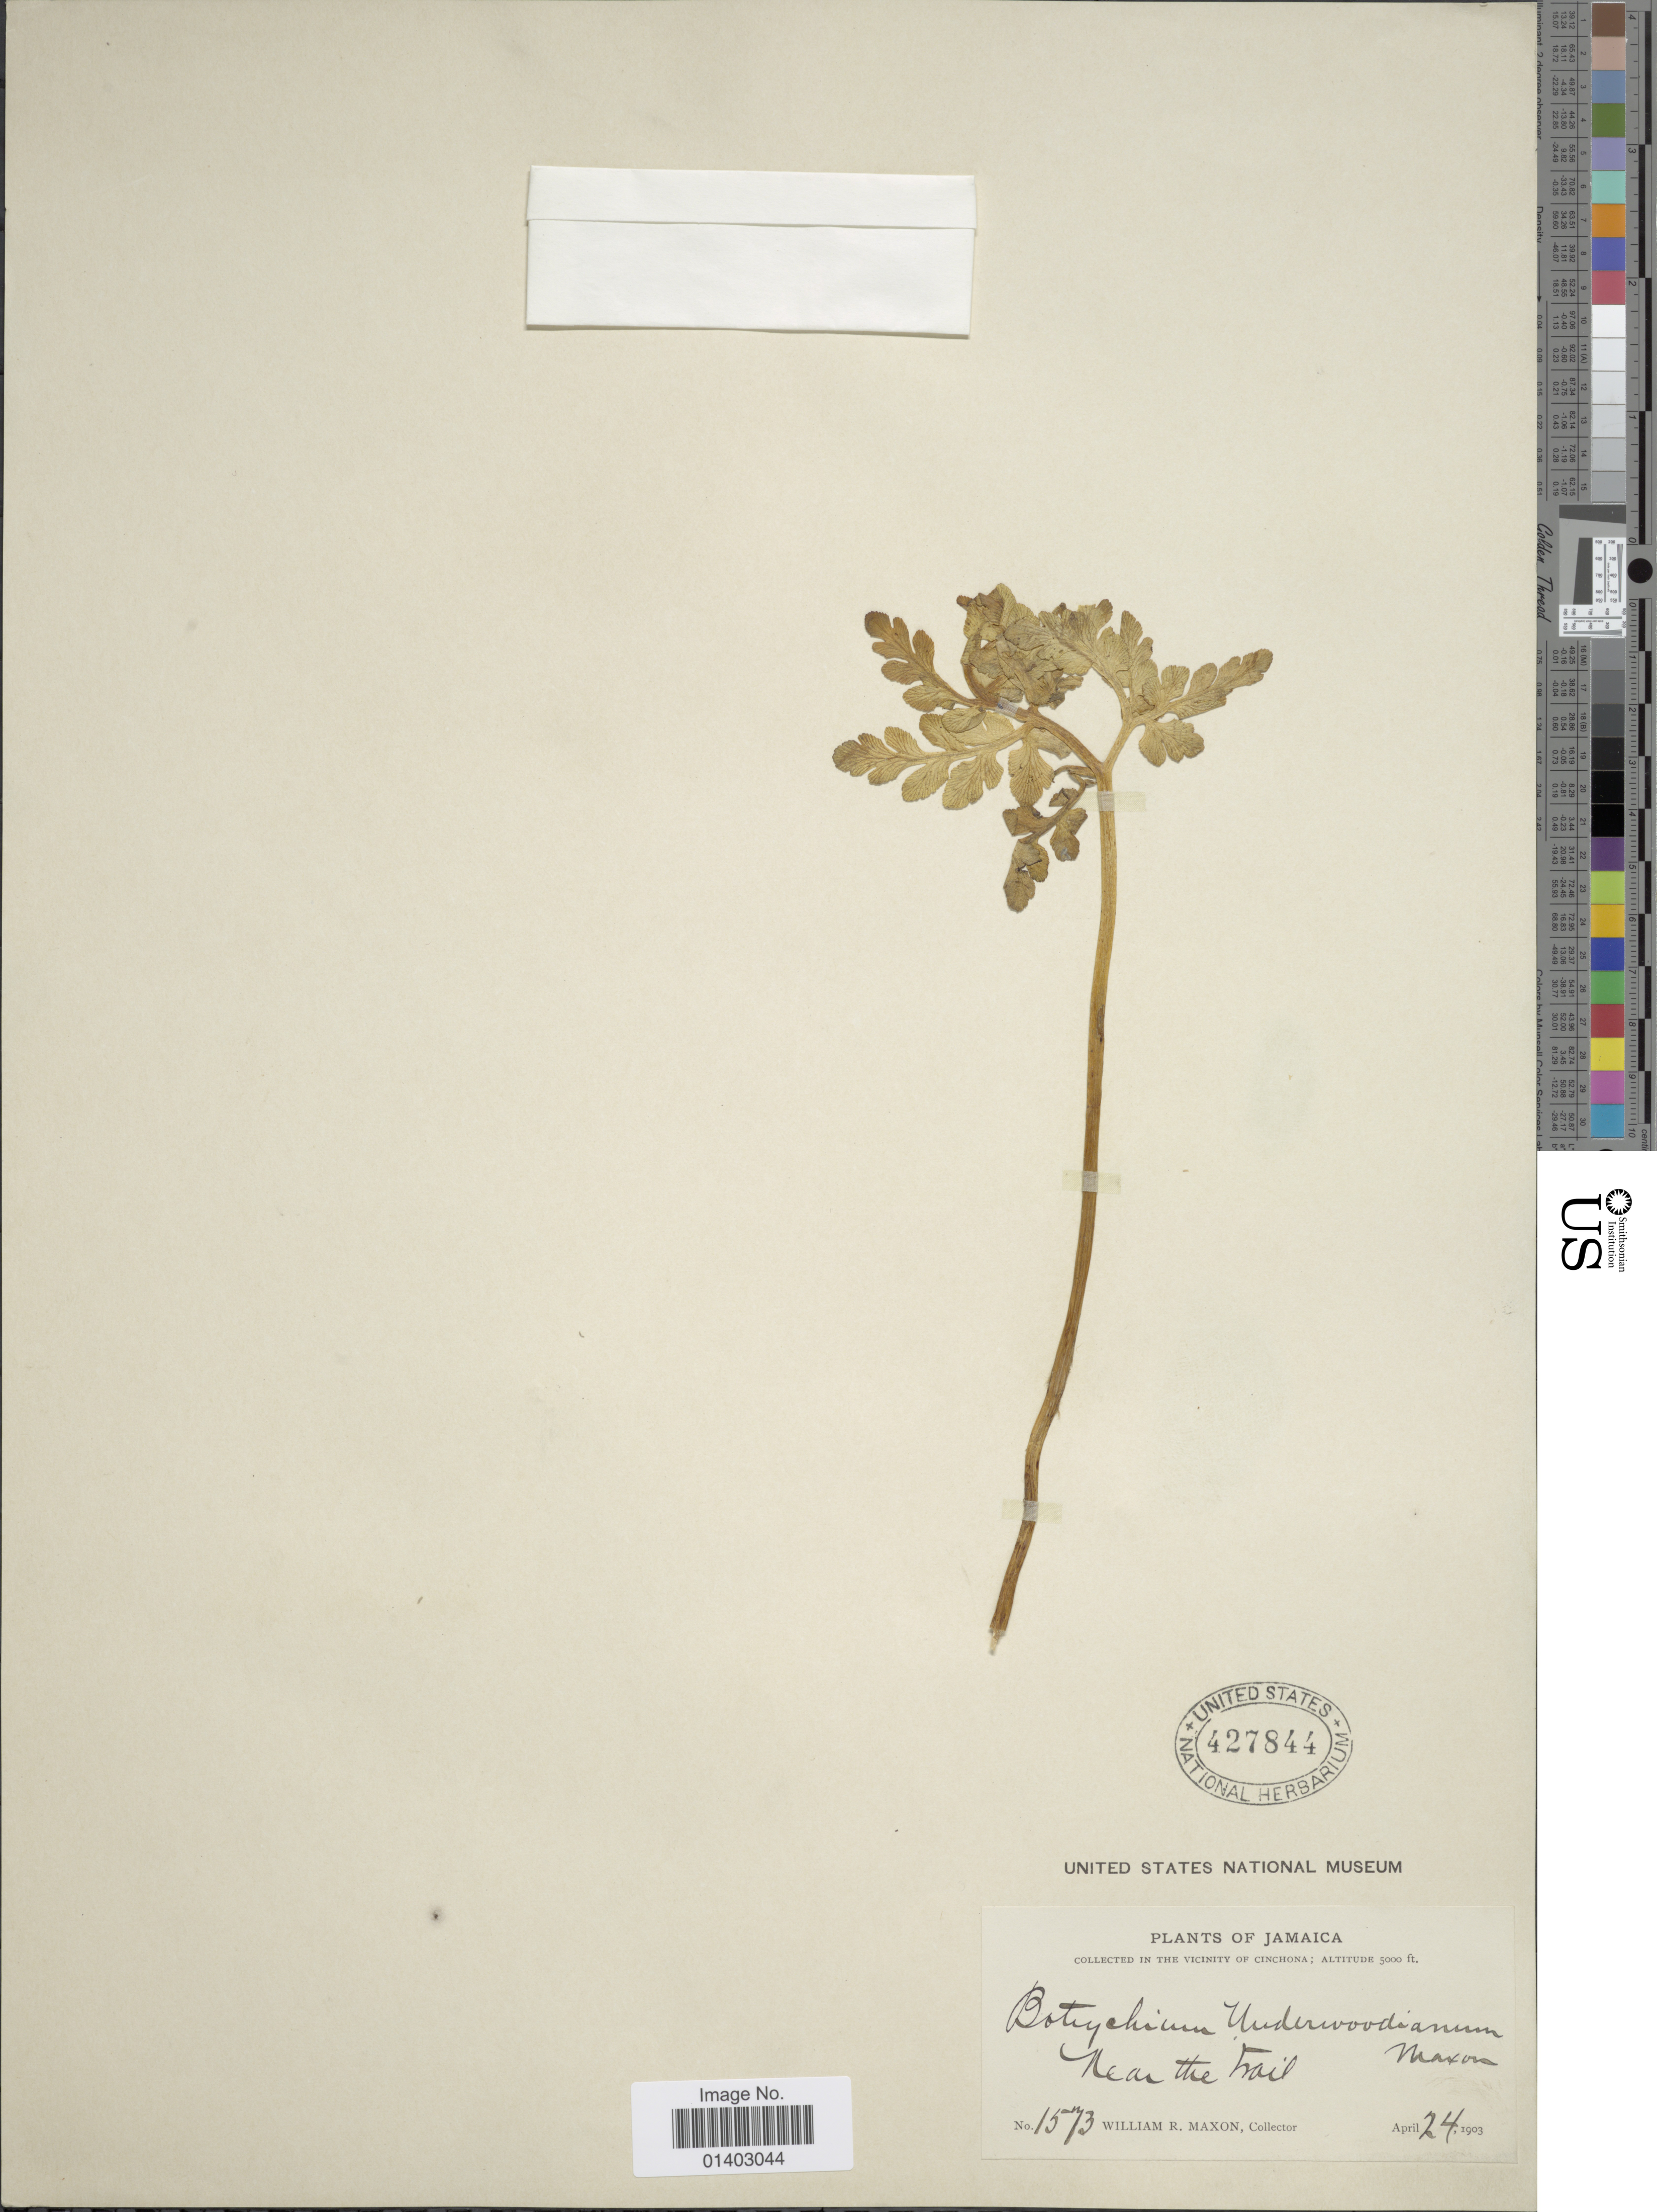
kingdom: Plantae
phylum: Tracheophyta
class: Polypodiopsida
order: Ophioglossales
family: Ophioglossaceae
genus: Botrychium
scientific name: Botrychium underwoodianum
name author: Maxon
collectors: W. R. Maxon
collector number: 1573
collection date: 1903-04-24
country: Jamaica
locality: In the vicinity of Cinchona, near the trail.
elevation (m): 1524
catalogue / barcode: US 427844